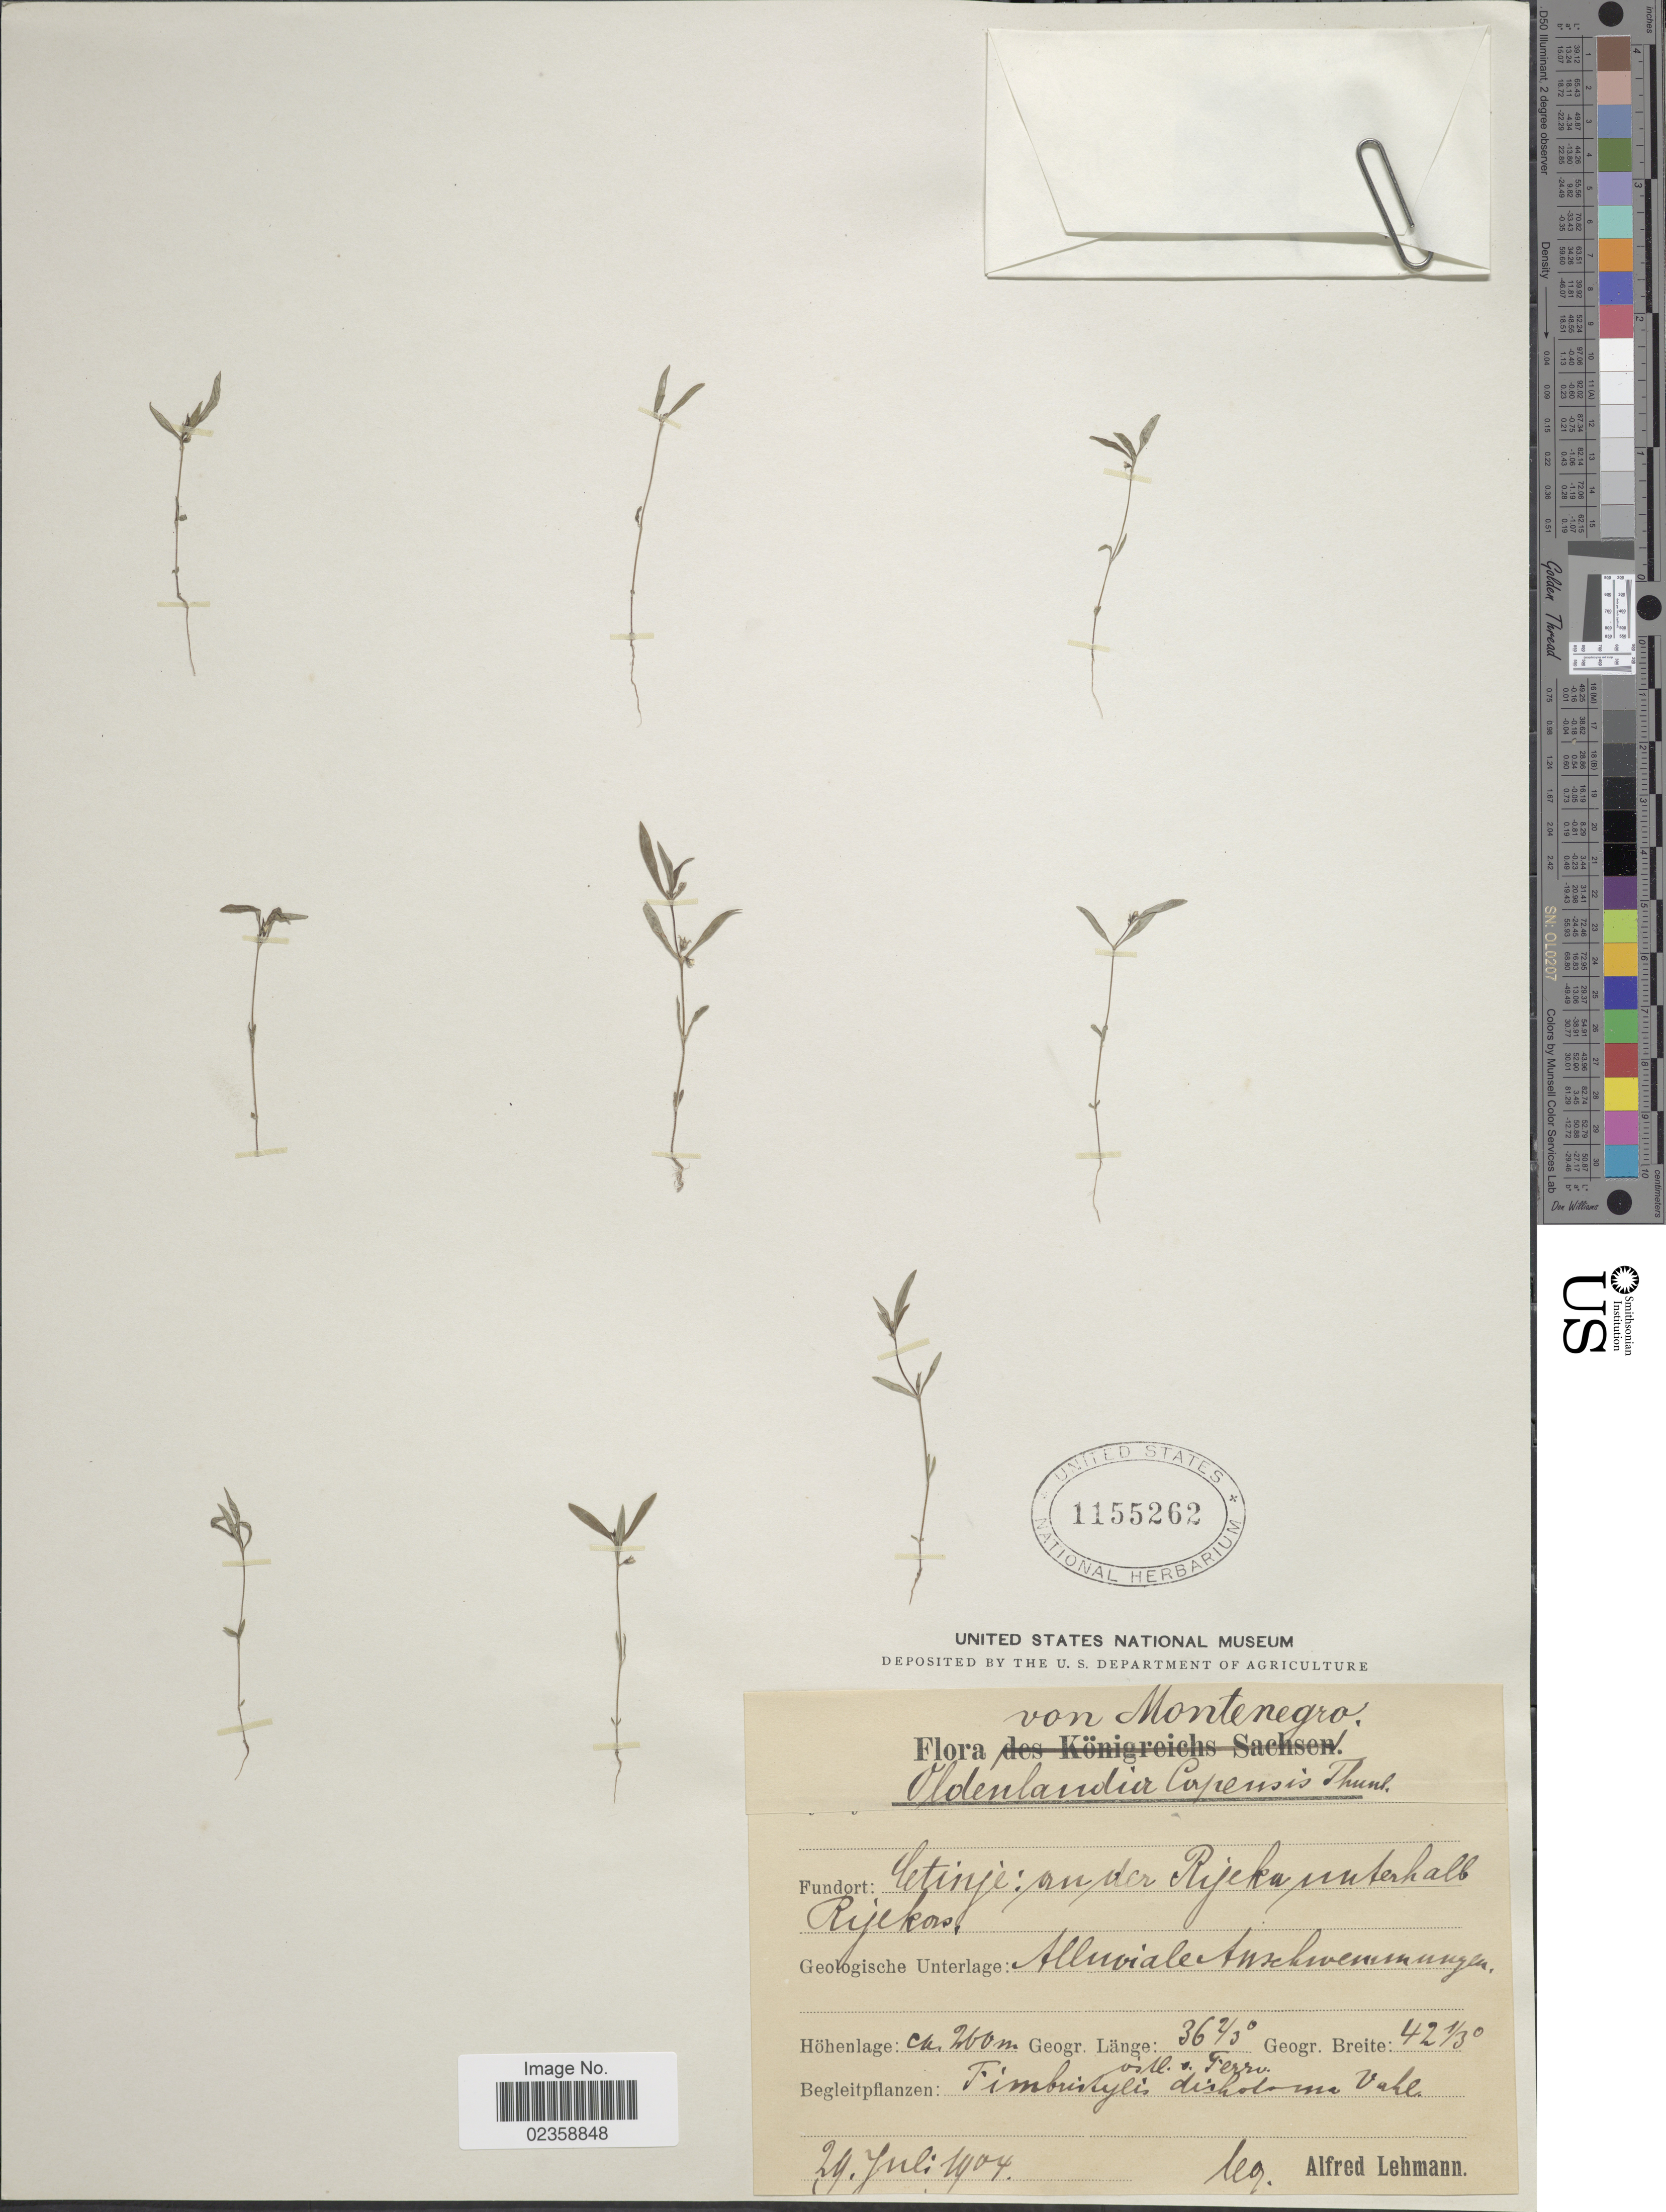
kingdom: Plantae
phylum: Tracheophyta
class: Magnoliopsida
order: Gentianales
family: Rubiaceae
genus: Oldenlandia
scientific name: Oldenlandia capensis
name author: L. f.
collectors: A. Lehmann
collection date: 1904-07-29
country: Montenegro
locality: Cetinje: an der Rijeka unterhalb Rijeka. [interpreted]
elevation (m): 260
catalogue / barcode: US 1155262